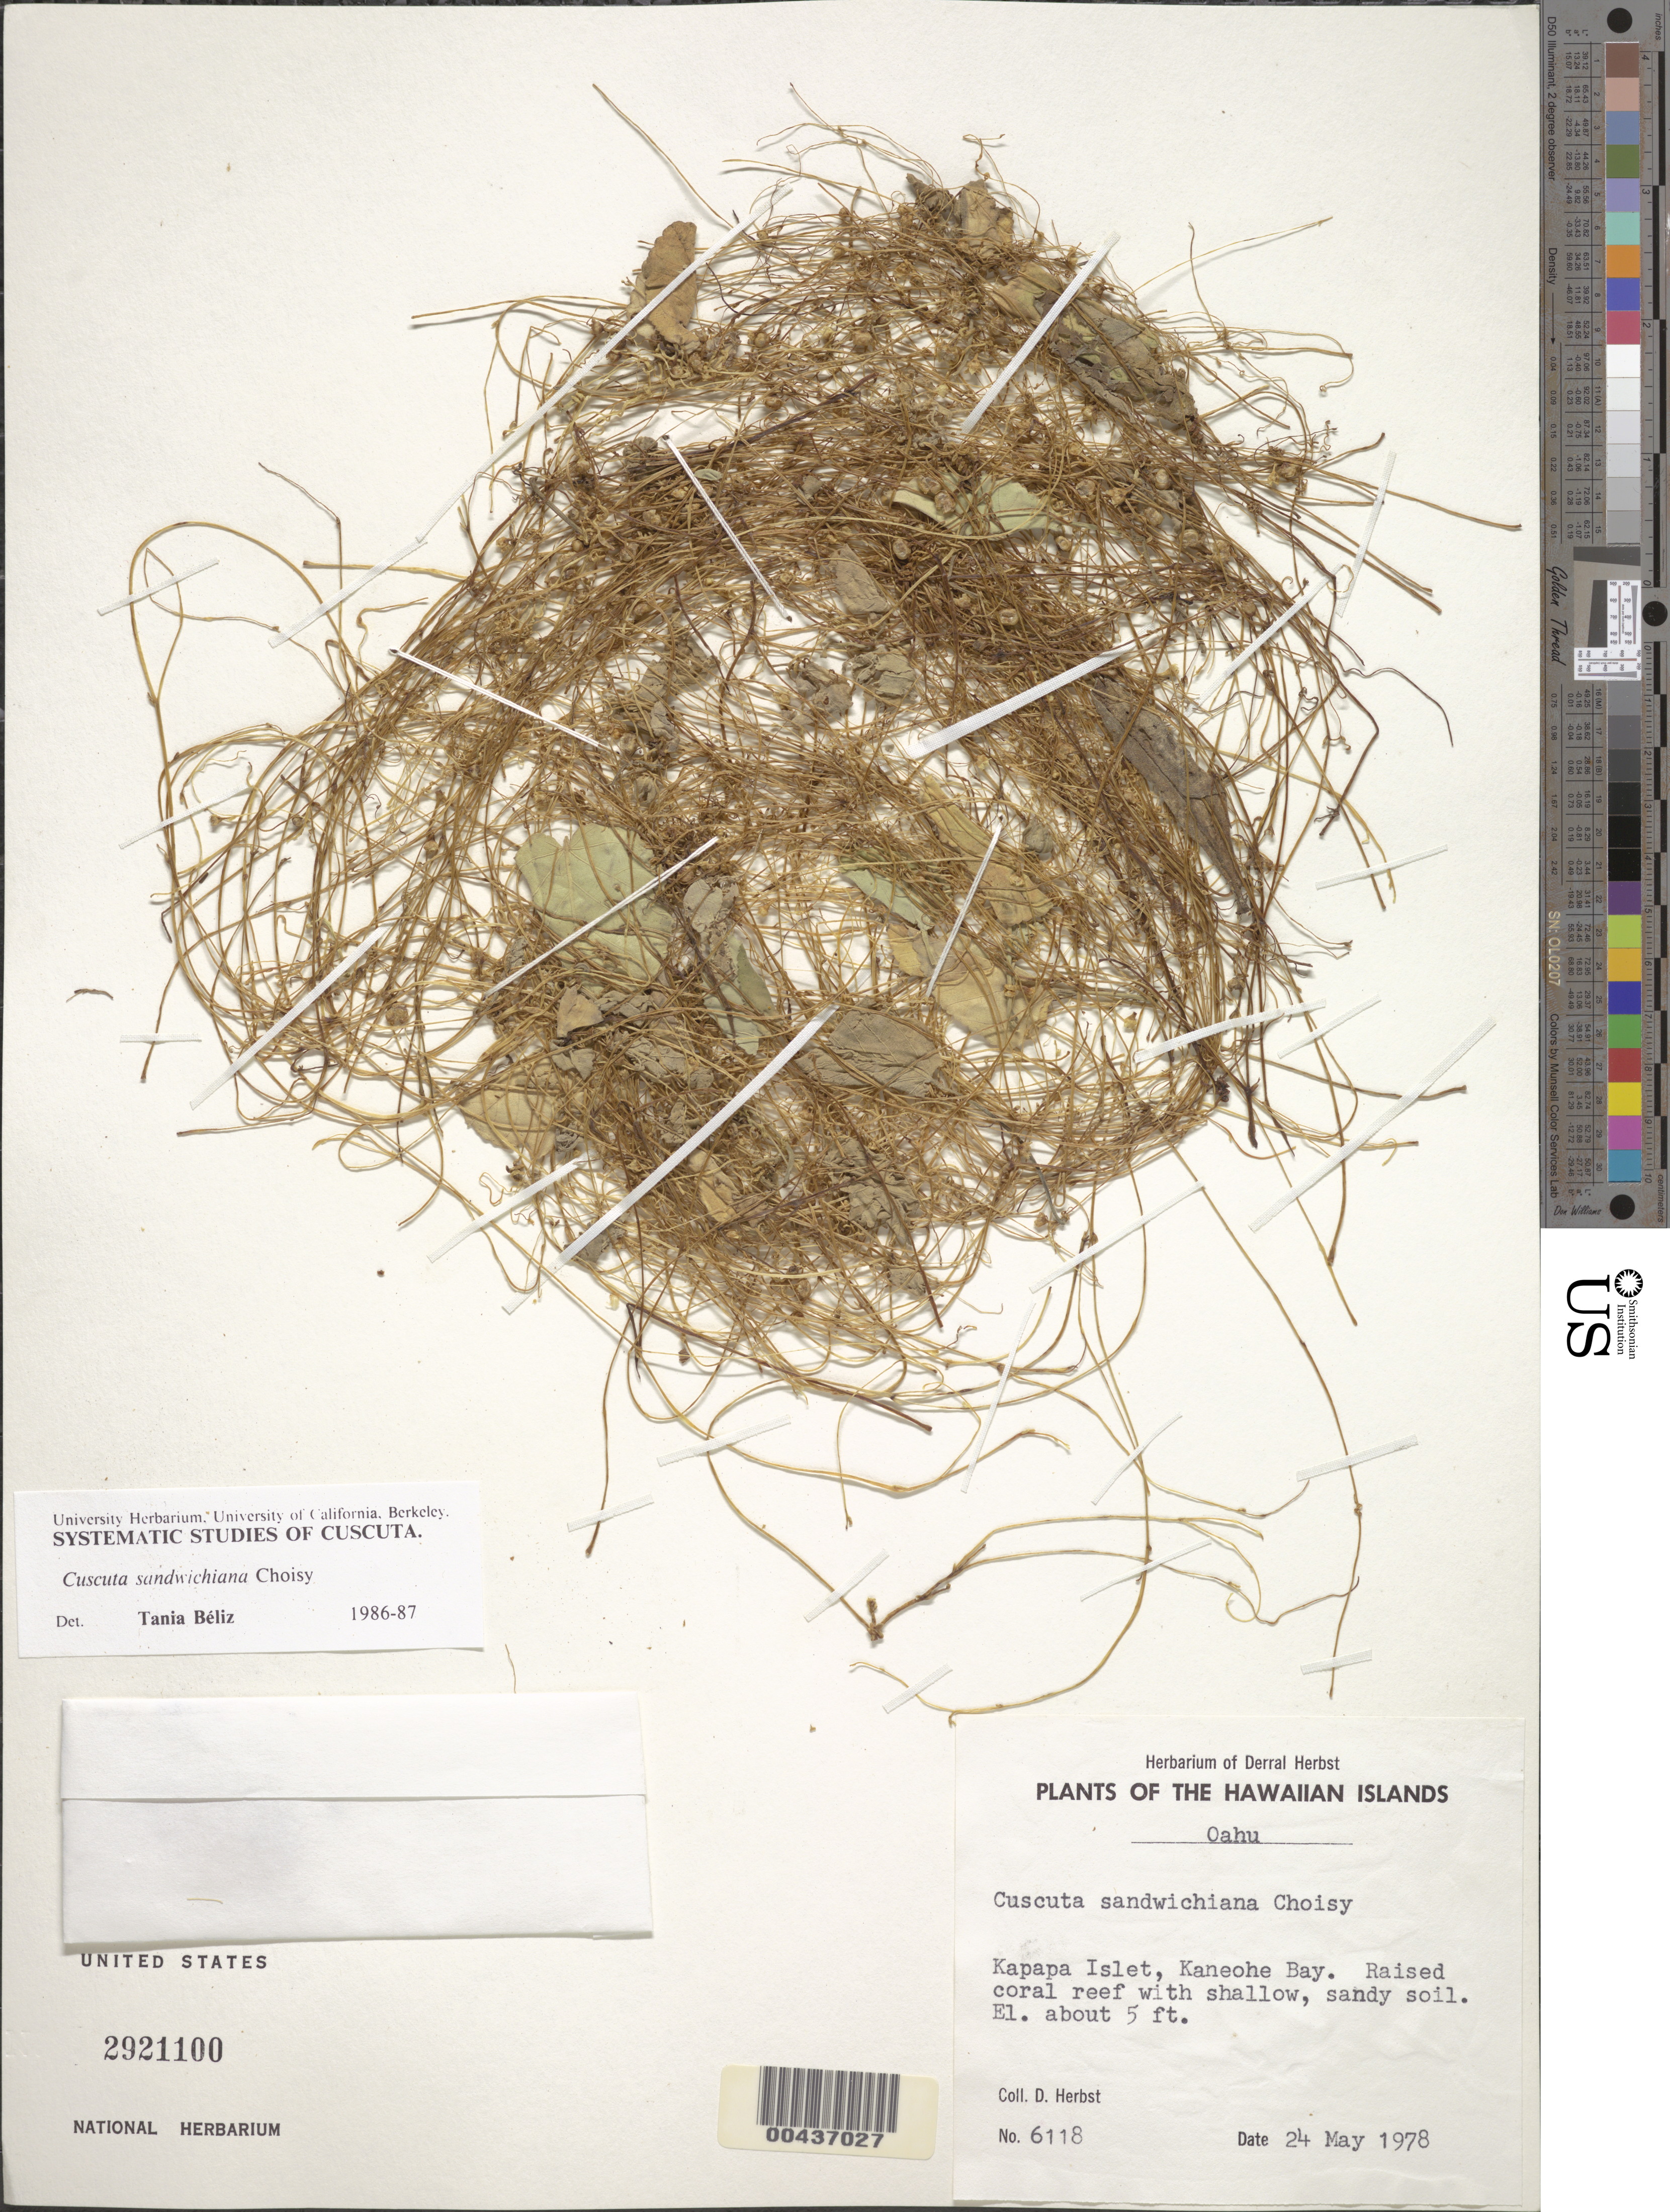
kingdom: Plantae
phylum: Tracheophyta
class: Magnoliopsida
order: Solanales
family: Convolvulaceae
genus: Cuscuta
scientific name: Cuscuta sandwichiana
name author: Choisy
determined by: Béliz, T.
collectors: D. R. Herbst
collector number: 6118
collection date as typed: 24 May 1978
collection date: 1978-05-24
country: United States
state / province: Hawaii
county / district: Kauai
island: Kaua'i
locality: Kapapa Islet, Kaneohe Bay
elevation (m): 2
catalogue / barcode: US 2921100